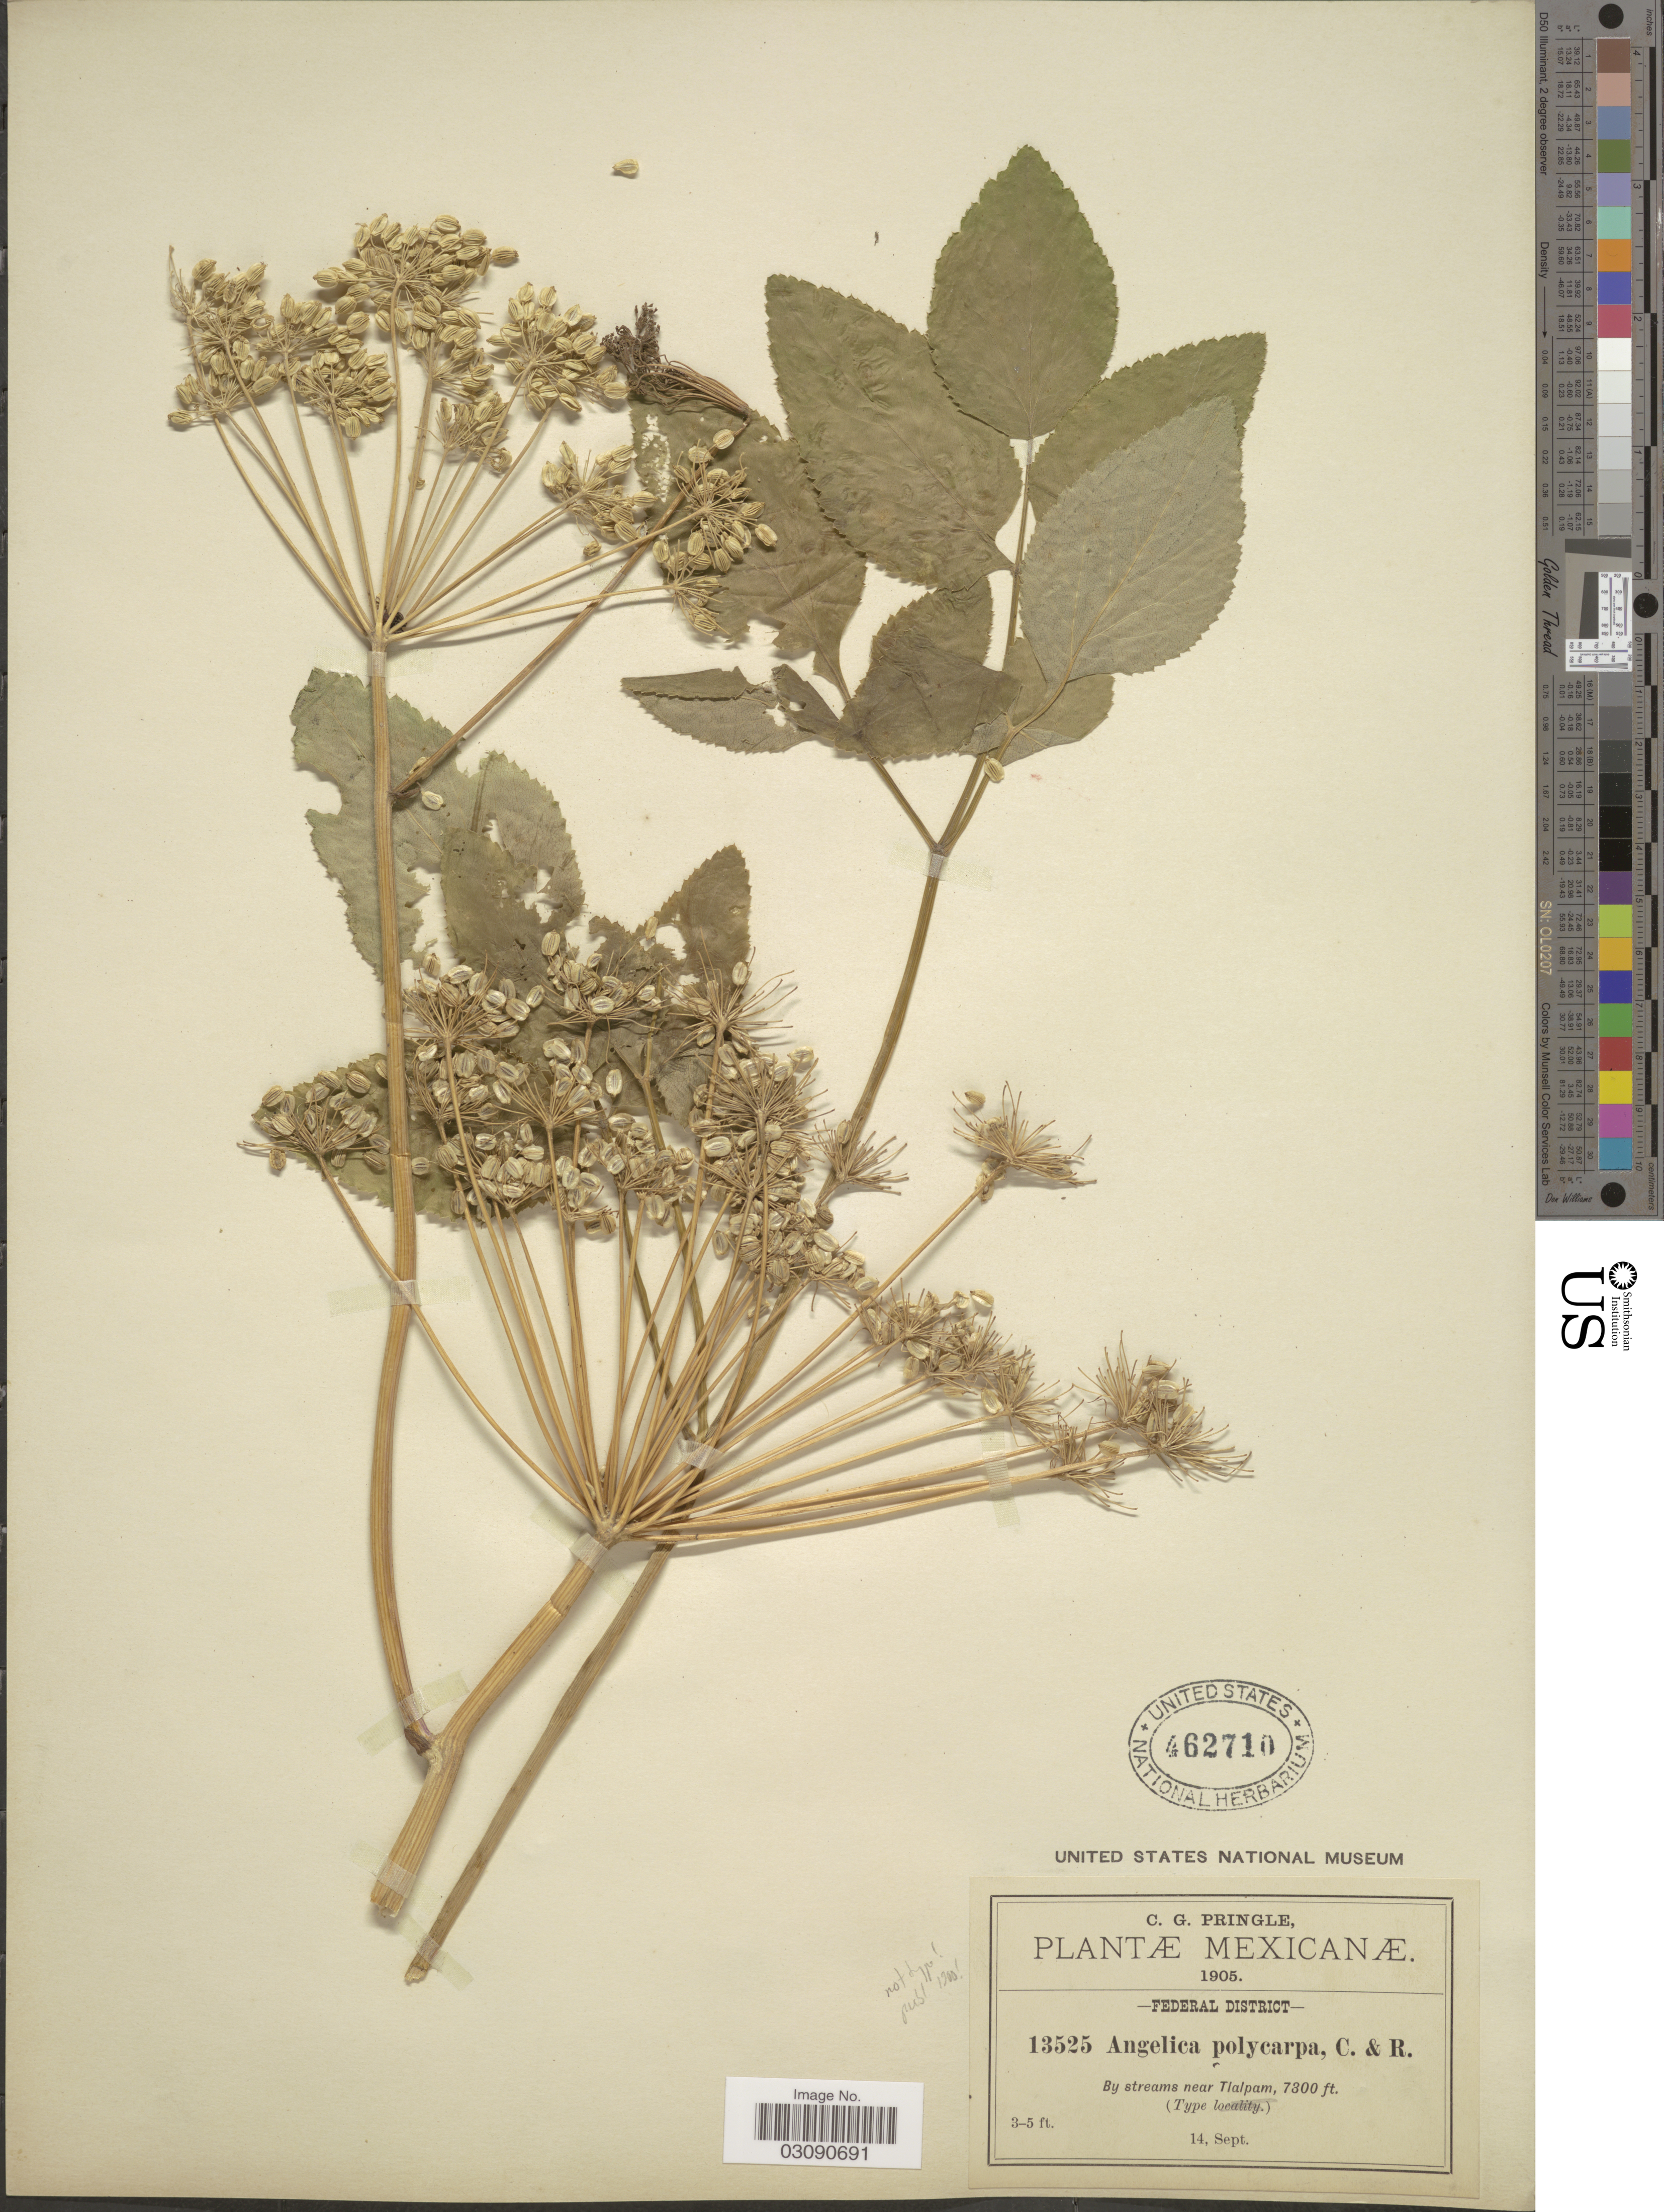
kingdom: Plantae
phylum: Tracheophyta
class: Magnoliopsida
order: Apiales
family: Apiaceae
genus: Angelica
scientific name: Angelica polycarpa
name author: J.M. Coult. & Rose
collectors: C. G. Pringle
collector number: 13525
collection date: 1905-09-14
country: Mexico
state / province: Distrito Federal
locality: Federal District, By streams near Tlalpam.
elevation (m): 2225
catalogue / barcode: US 462710